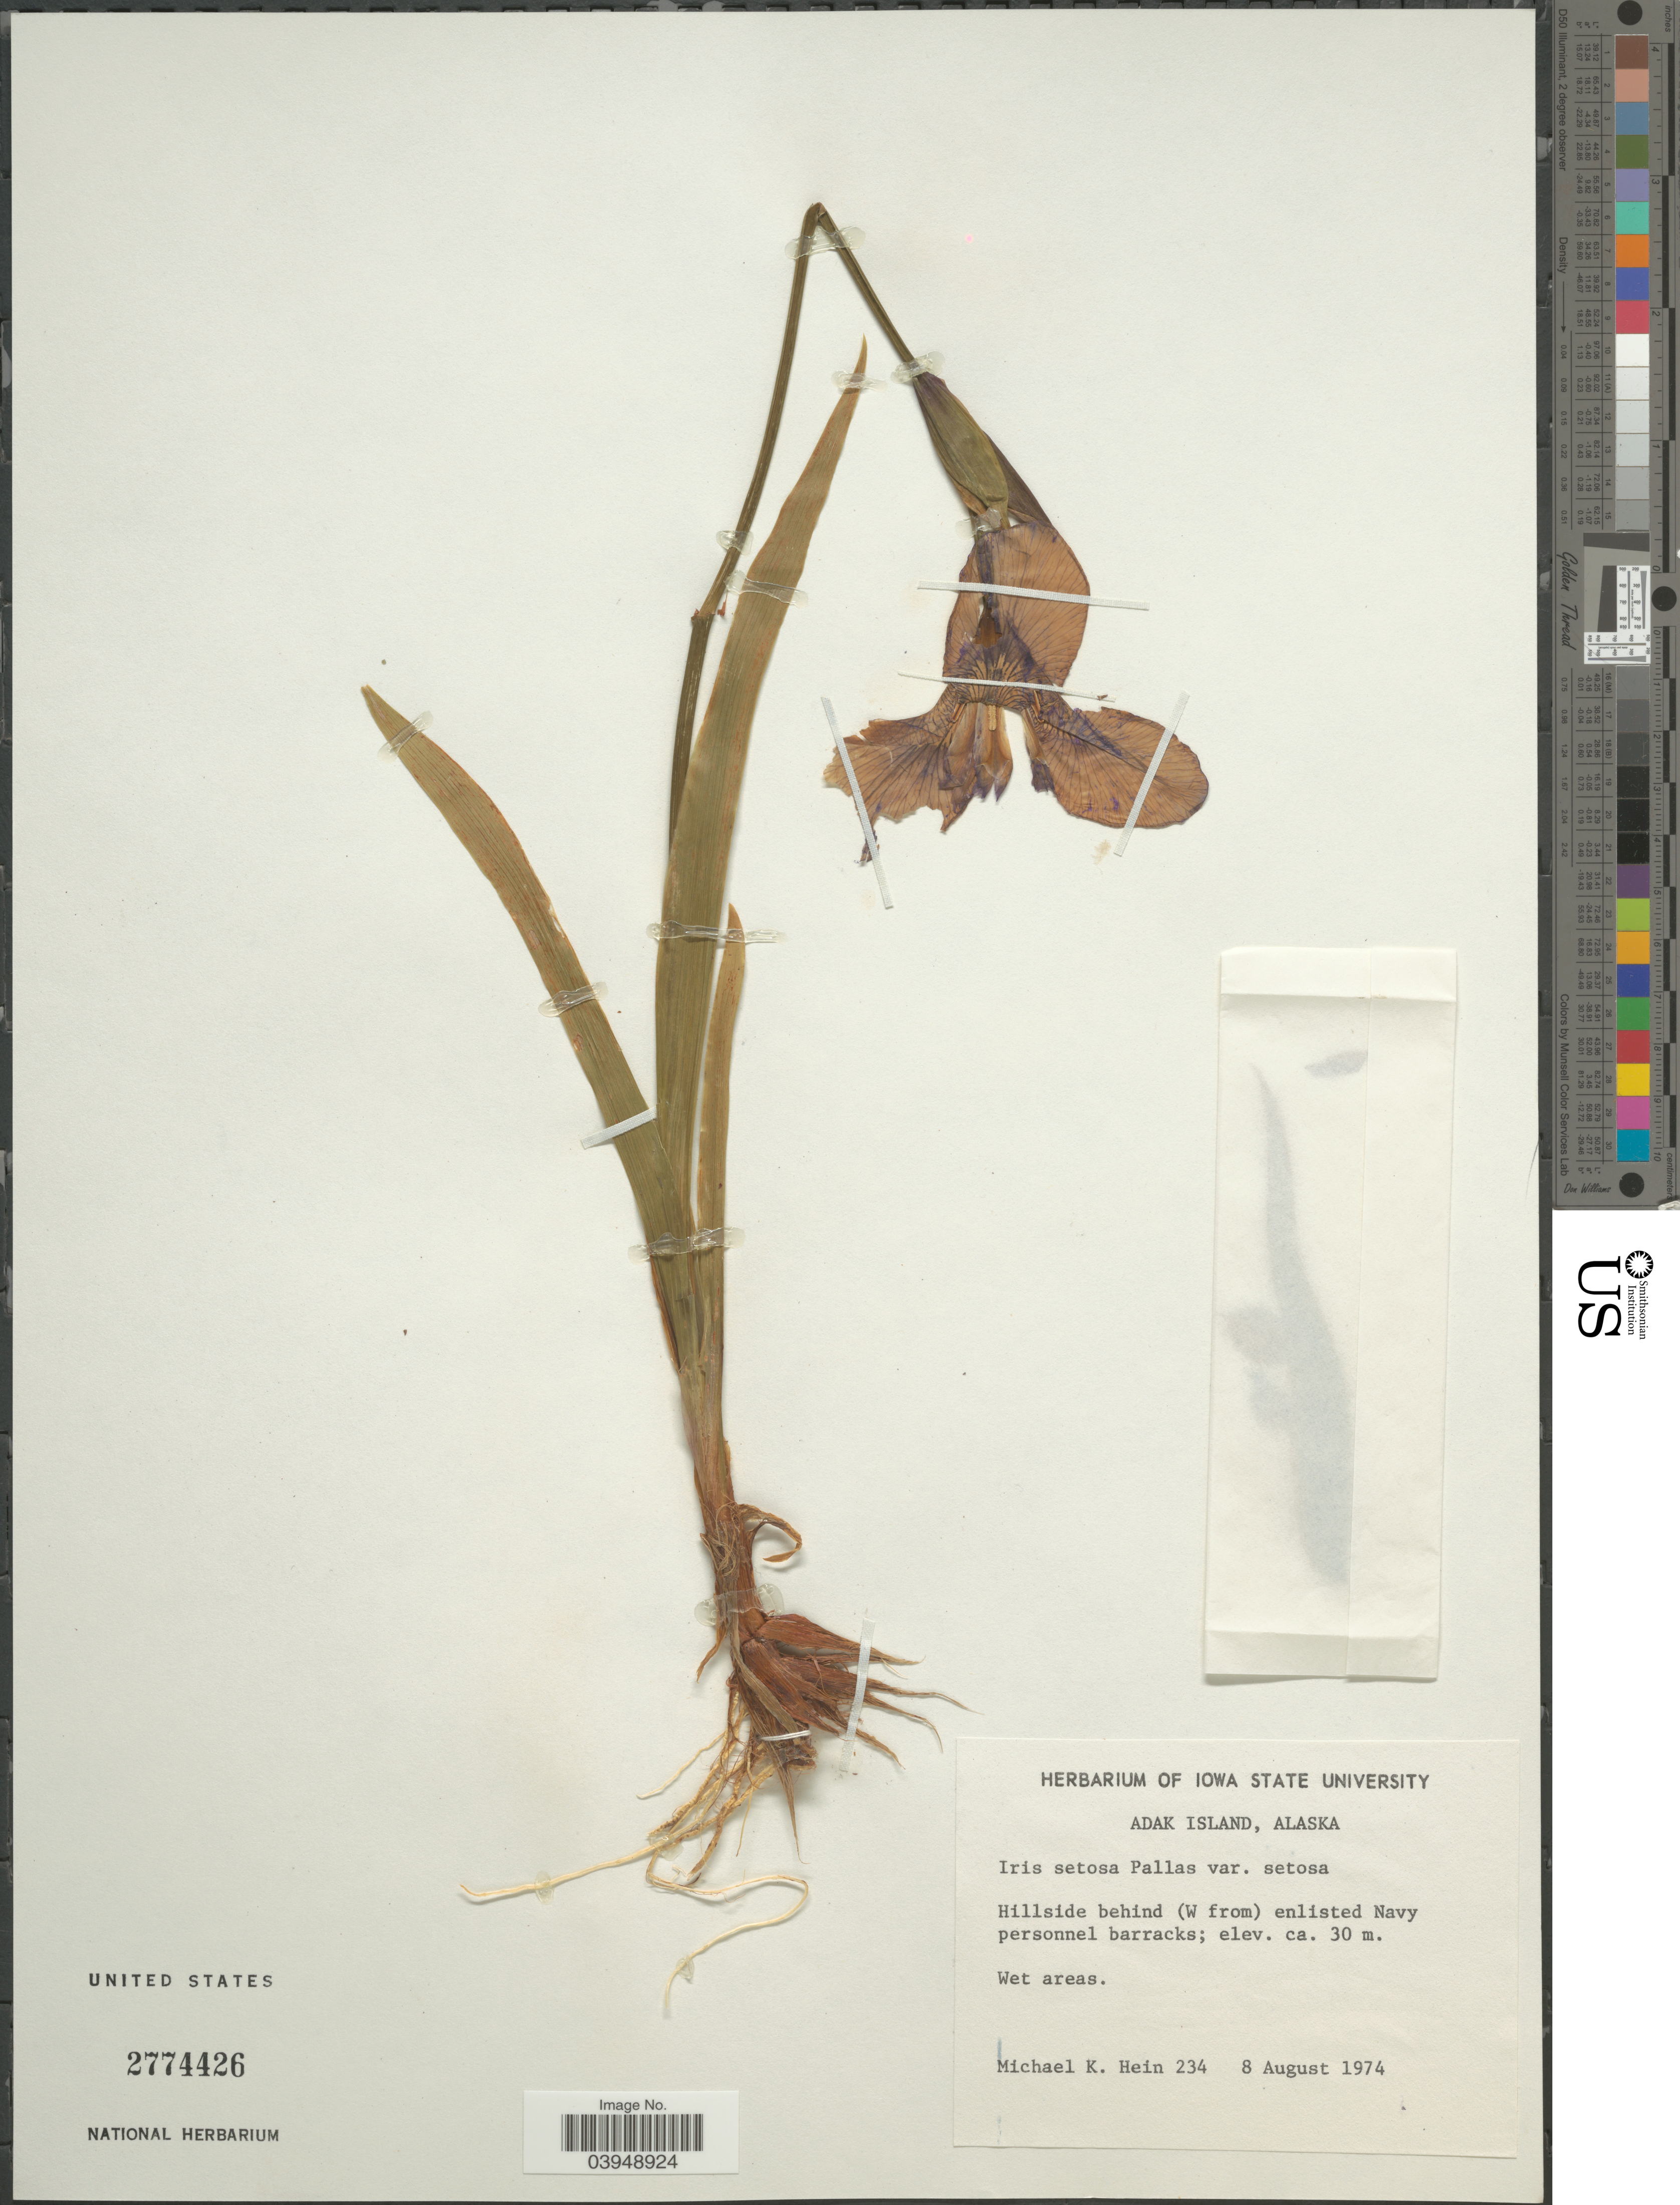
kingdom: Plantae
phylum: Tracheophyta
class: Liliopsida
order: Asparagales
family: Iridaceae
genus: Iris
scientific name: Iris setosa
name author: Pall. ex Link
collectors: M. Hein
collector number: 234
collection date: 1974-08-08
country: United States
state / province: Alaska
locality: Adak Island. Hillside behind (W from) enlisted Navy personnel barracks.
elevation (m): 30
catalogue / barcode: US 2774426